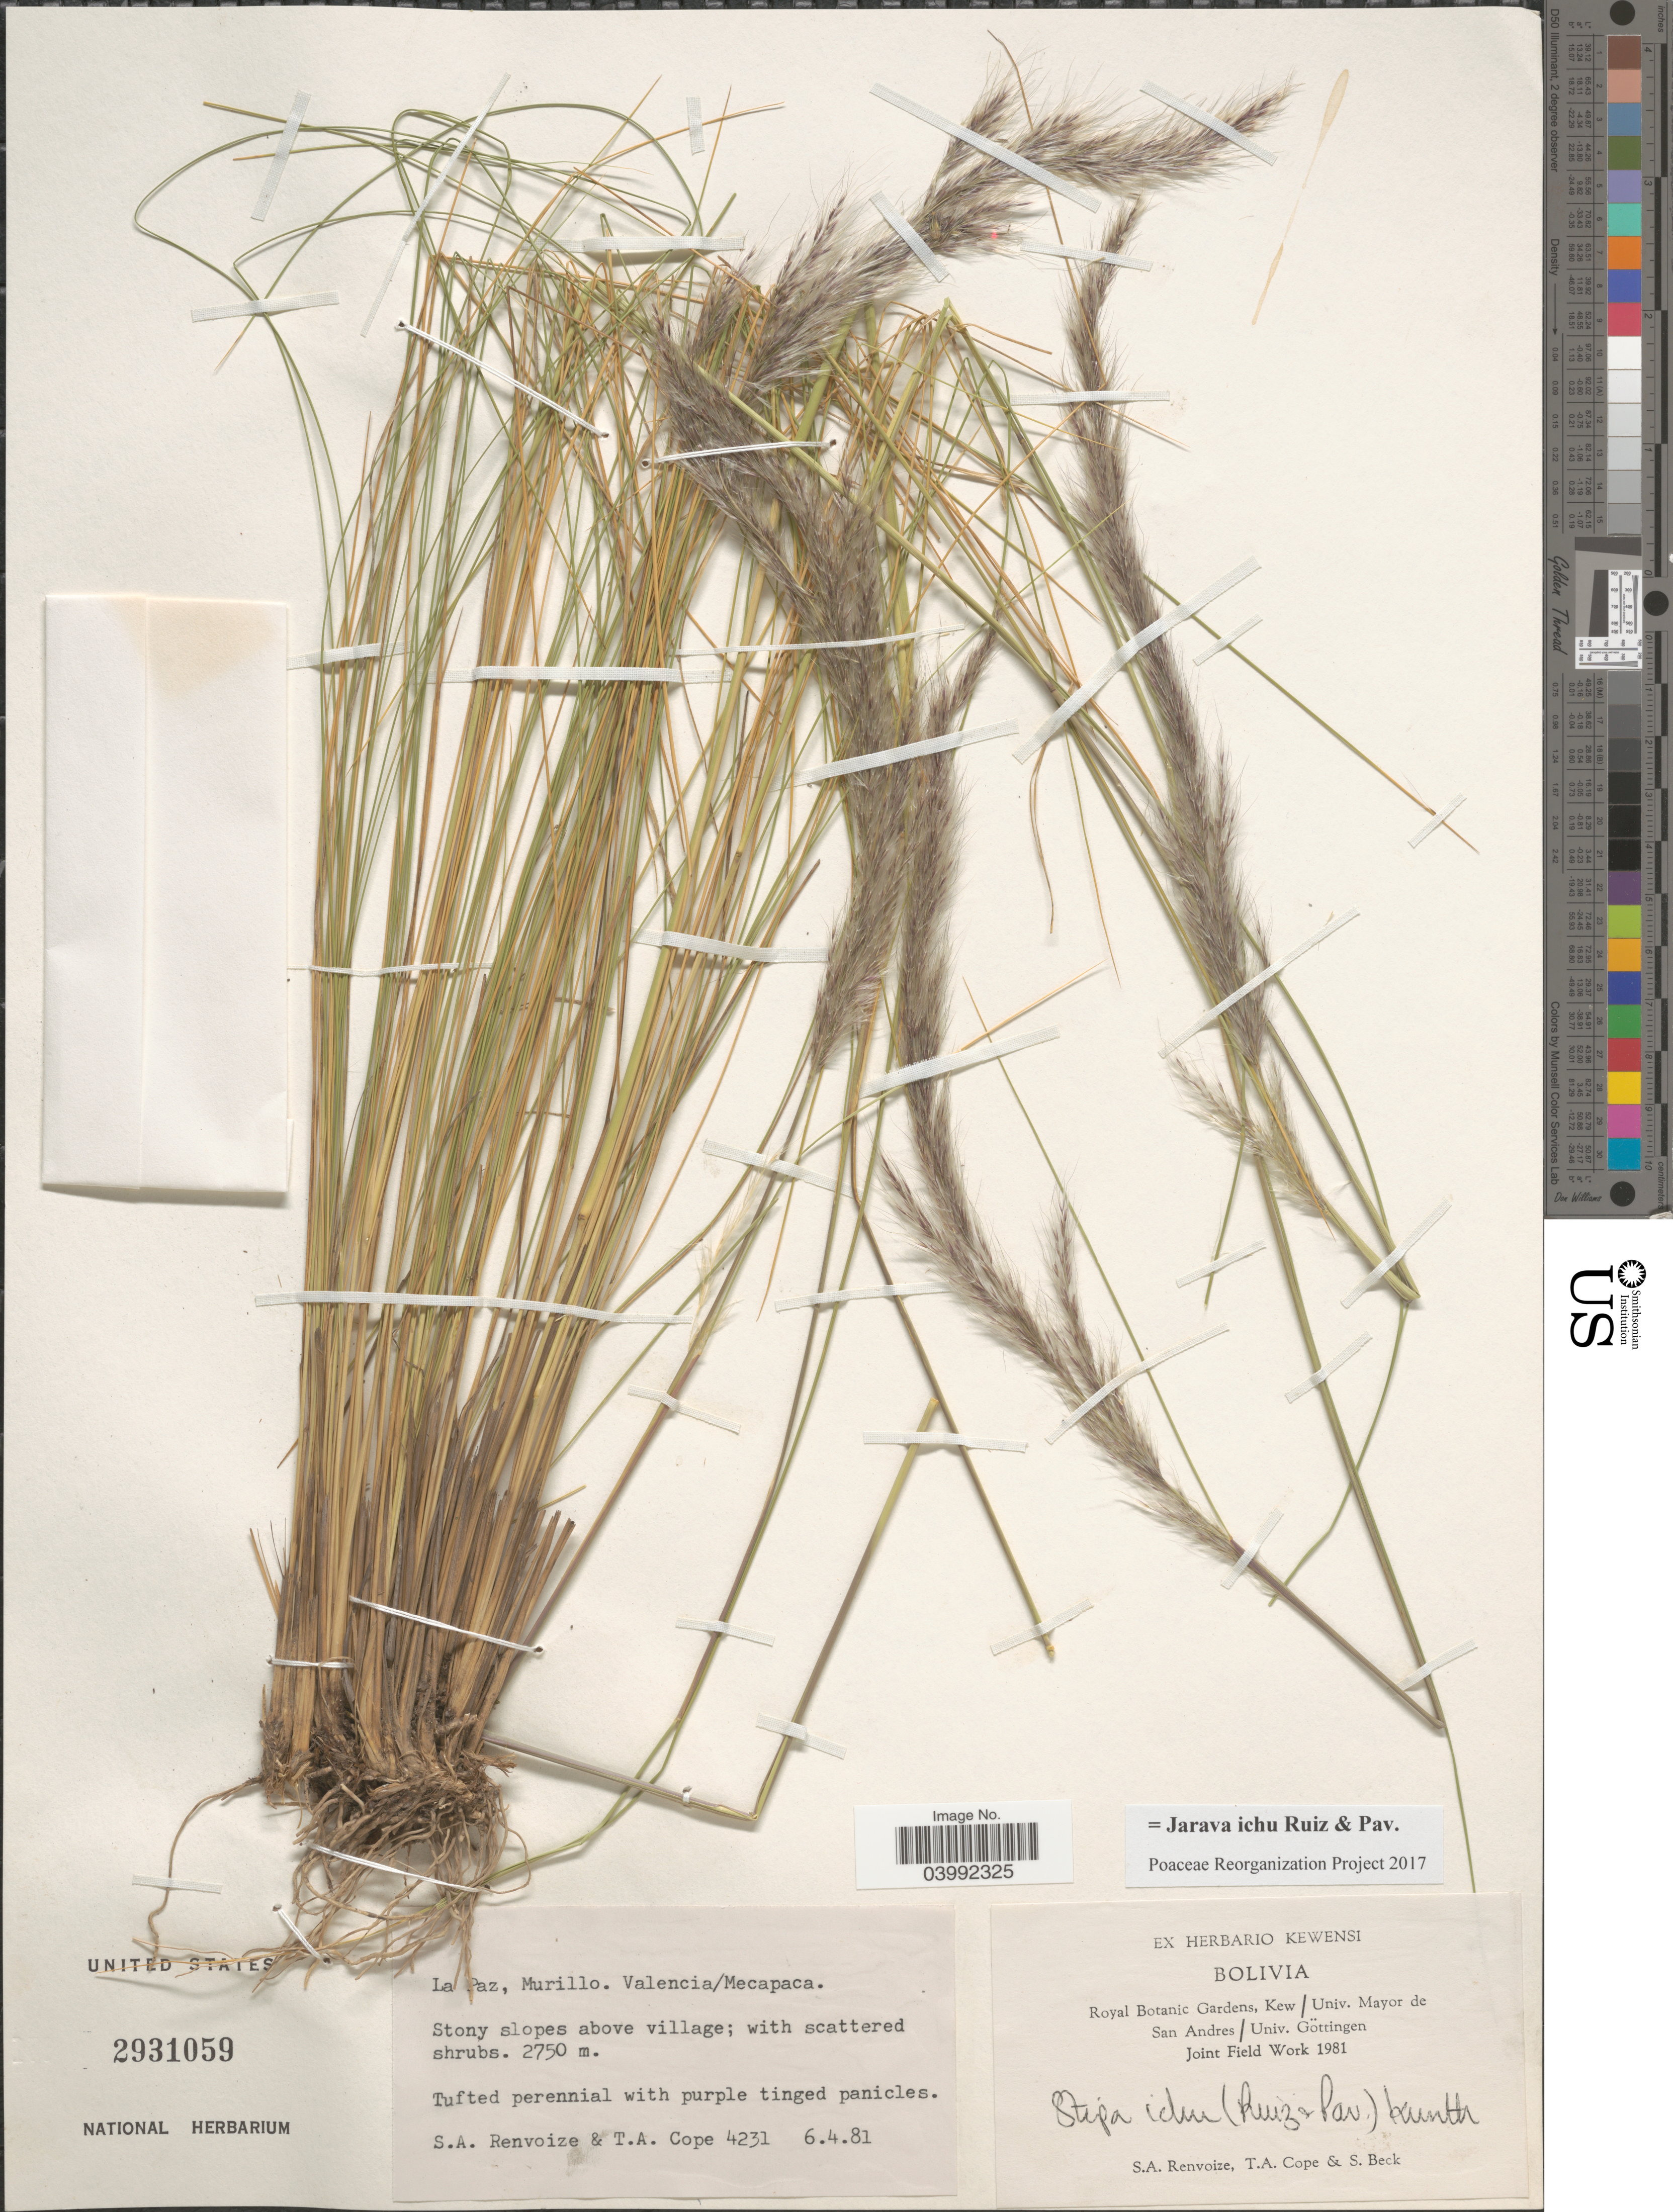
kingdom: Plantae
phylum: Tracheophyta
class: Liliopsida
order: Poales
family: Poaceae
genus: Jarava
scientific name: Jarava ichu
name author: Ruiz & Pav.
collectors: S. A. Renvoize, T. A. Cope & S. G. Beck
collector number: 4231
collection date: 1981-04-06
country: Bolivia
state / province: La Paz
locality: La Paz, Murillo. Valencia/Mecapaca.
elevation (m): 2750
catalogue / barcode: US 2931059